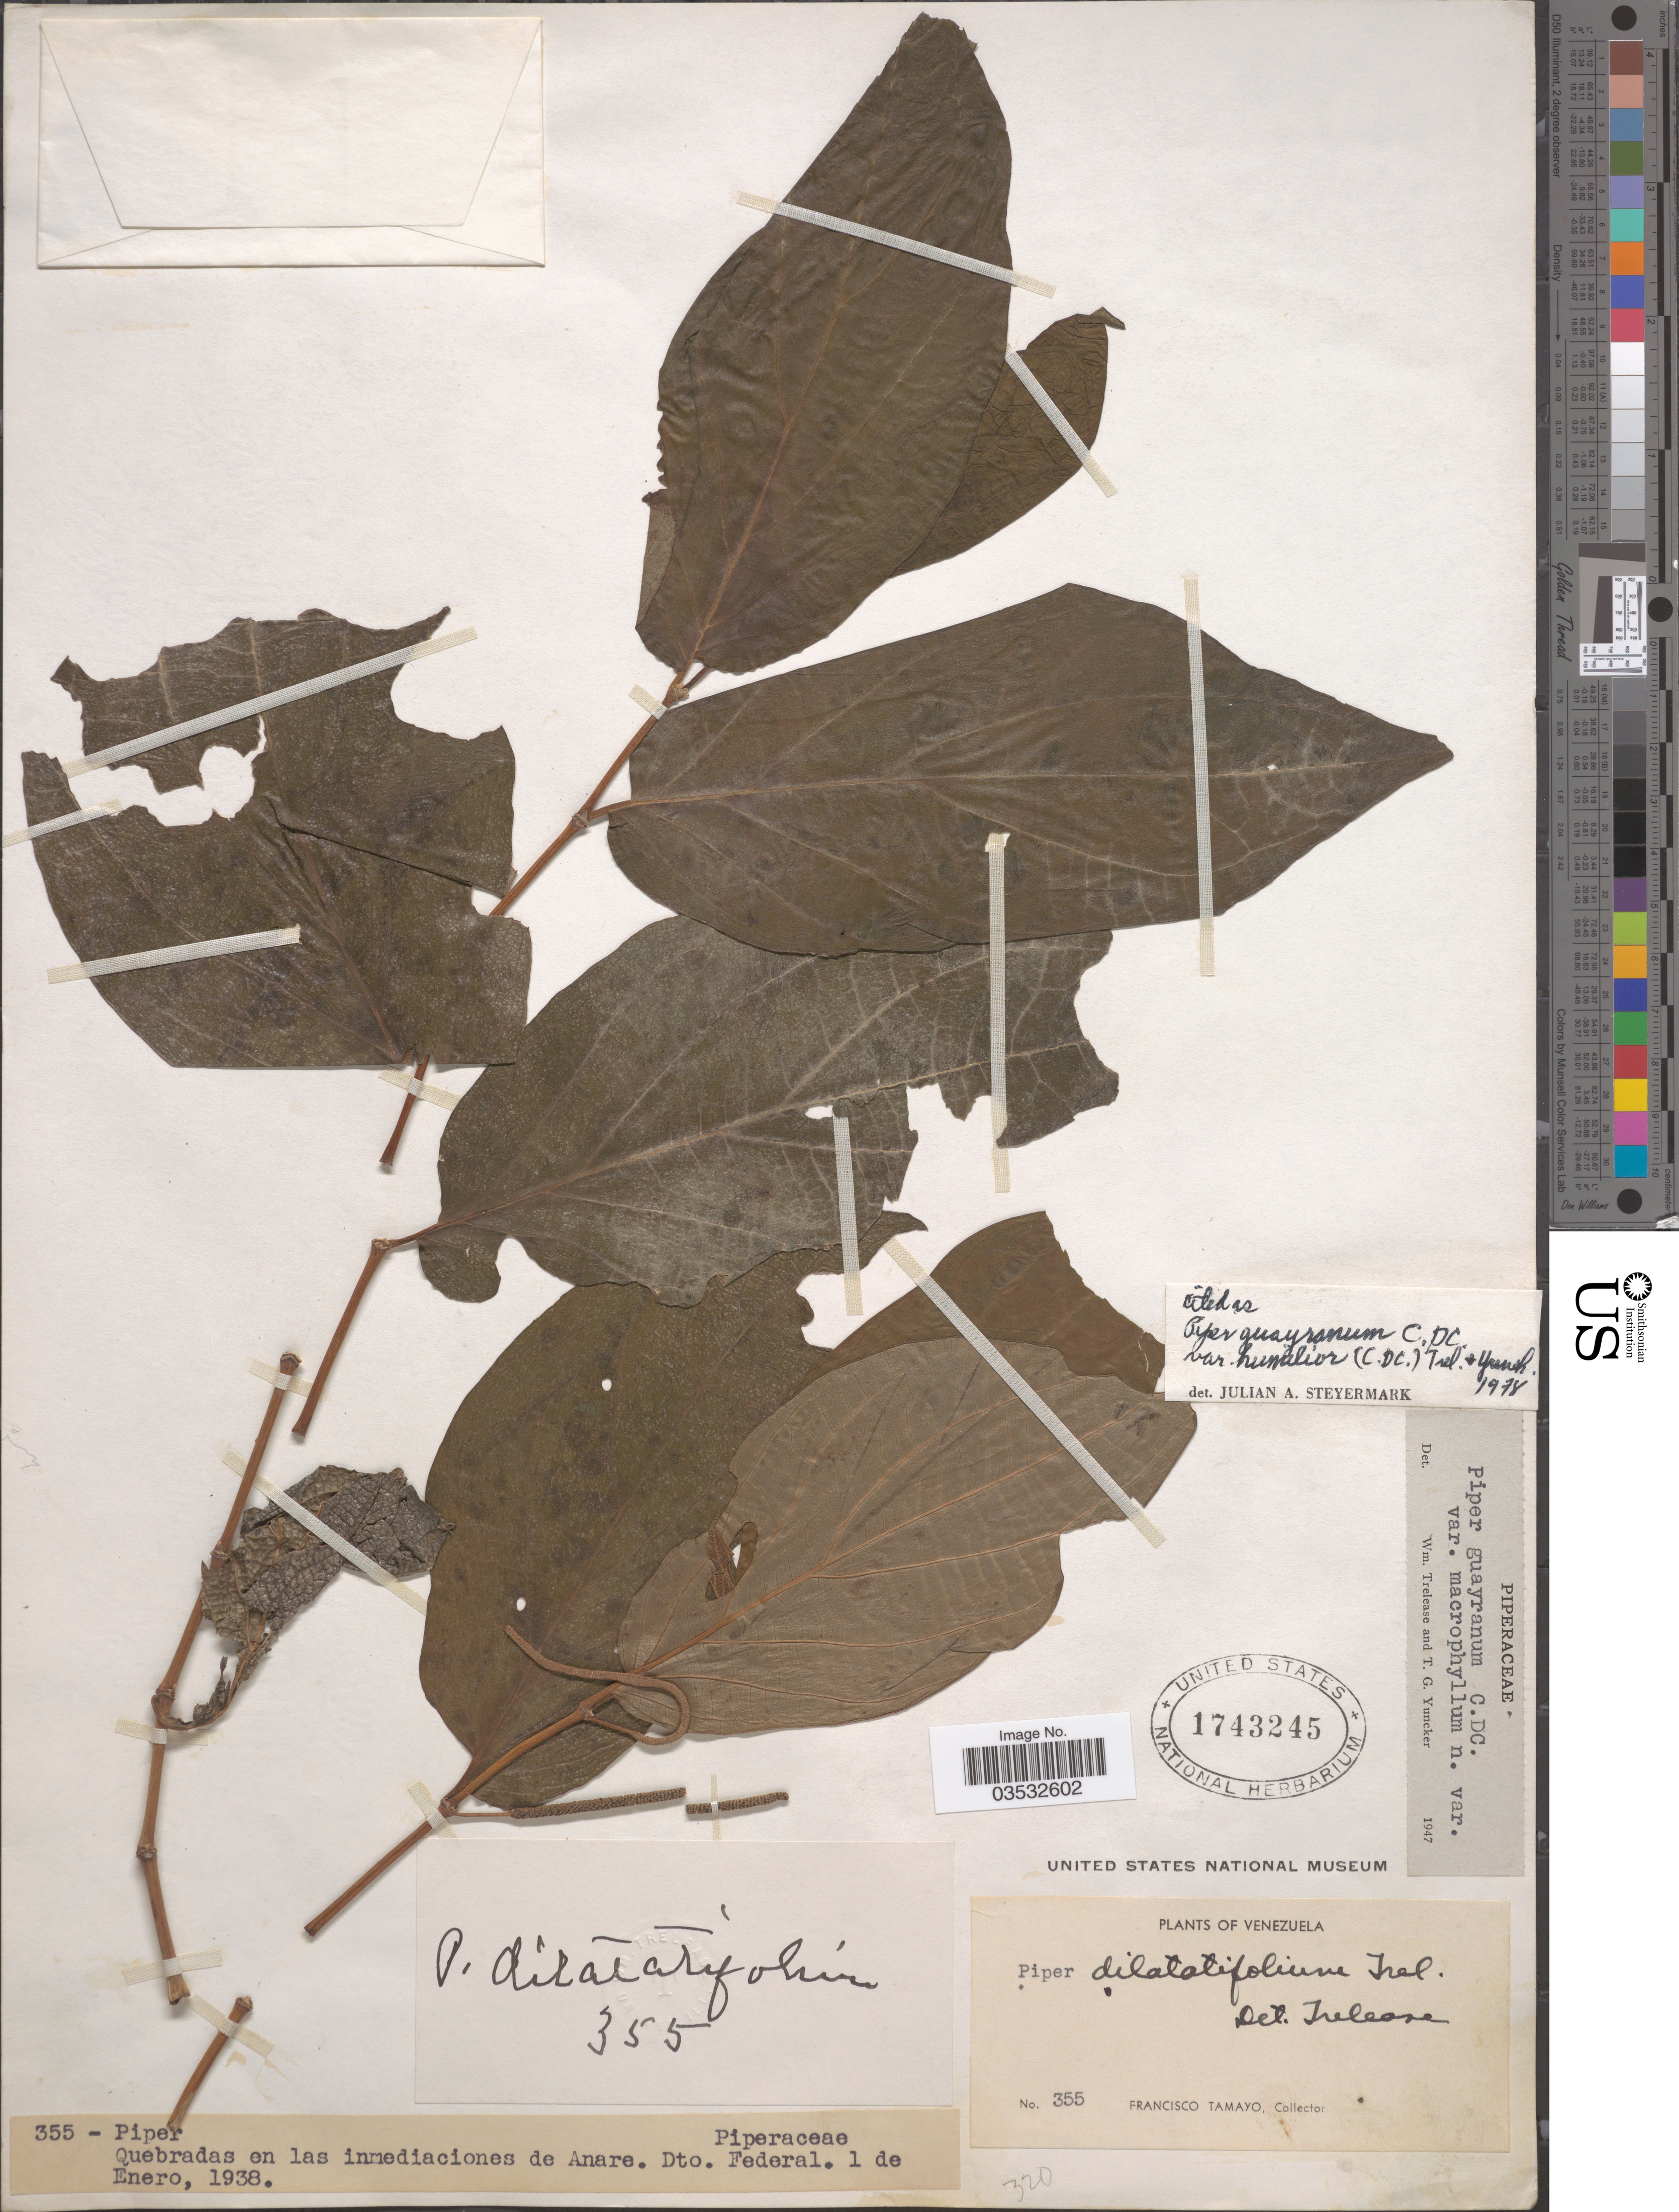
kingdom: Plantae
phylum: Tracheophyta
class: Magnoliopsida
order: Piperales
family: Piperaceae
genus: Piper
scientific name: Piper dilatatum f. guayranum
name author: (C. DC.) Steyerm.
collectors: F. Tamayo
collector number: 355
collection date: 1938-01-01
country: Venezuela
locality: Quebradas en las inmediaciones de Anare. Dto. Federal.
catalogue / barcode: US 1743245